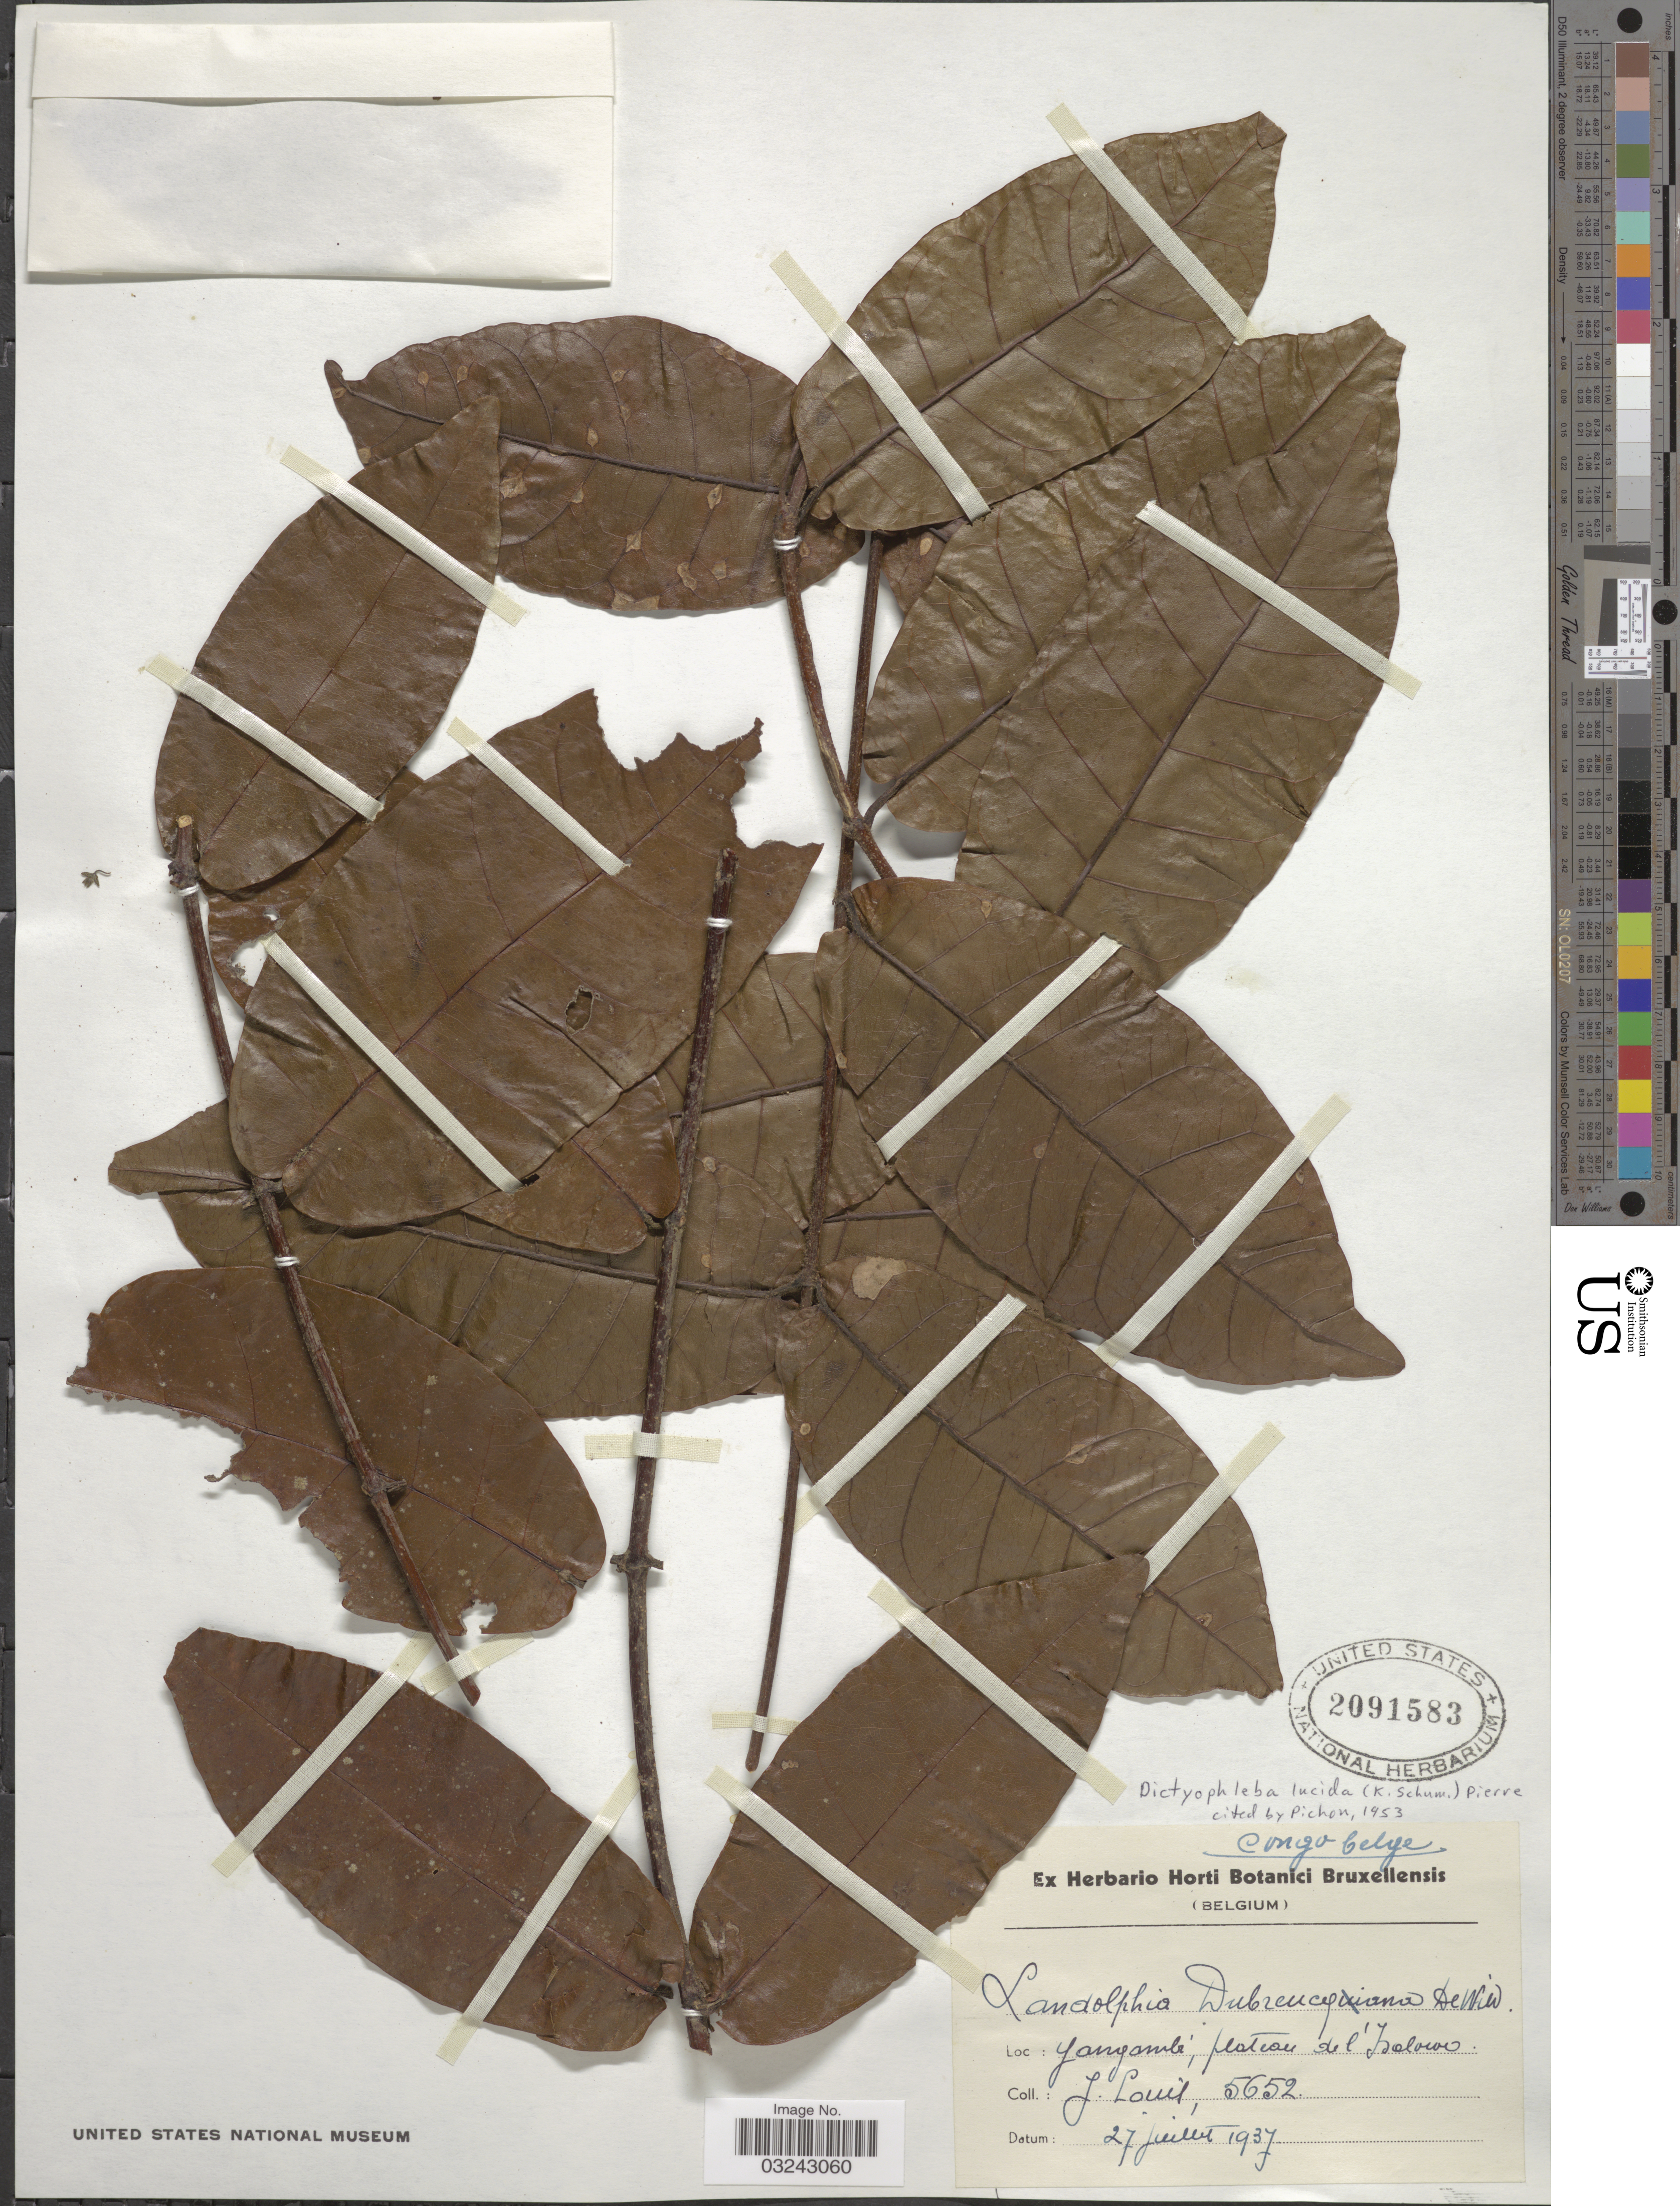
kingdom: Plantae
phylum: Tracheophyta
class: Magnoliopsida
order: Gentianales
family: Apocynaceae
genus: Dictyophleba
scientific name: Dictyophleba lucida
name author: (K. Schum.) Pierre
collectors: J. Louis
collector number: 5652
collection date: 1937-07-27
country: Congo, Democratic Republic of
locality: Congo Belge, Yangambi, plateau de l'Isalowe.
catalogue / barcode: US 2091583